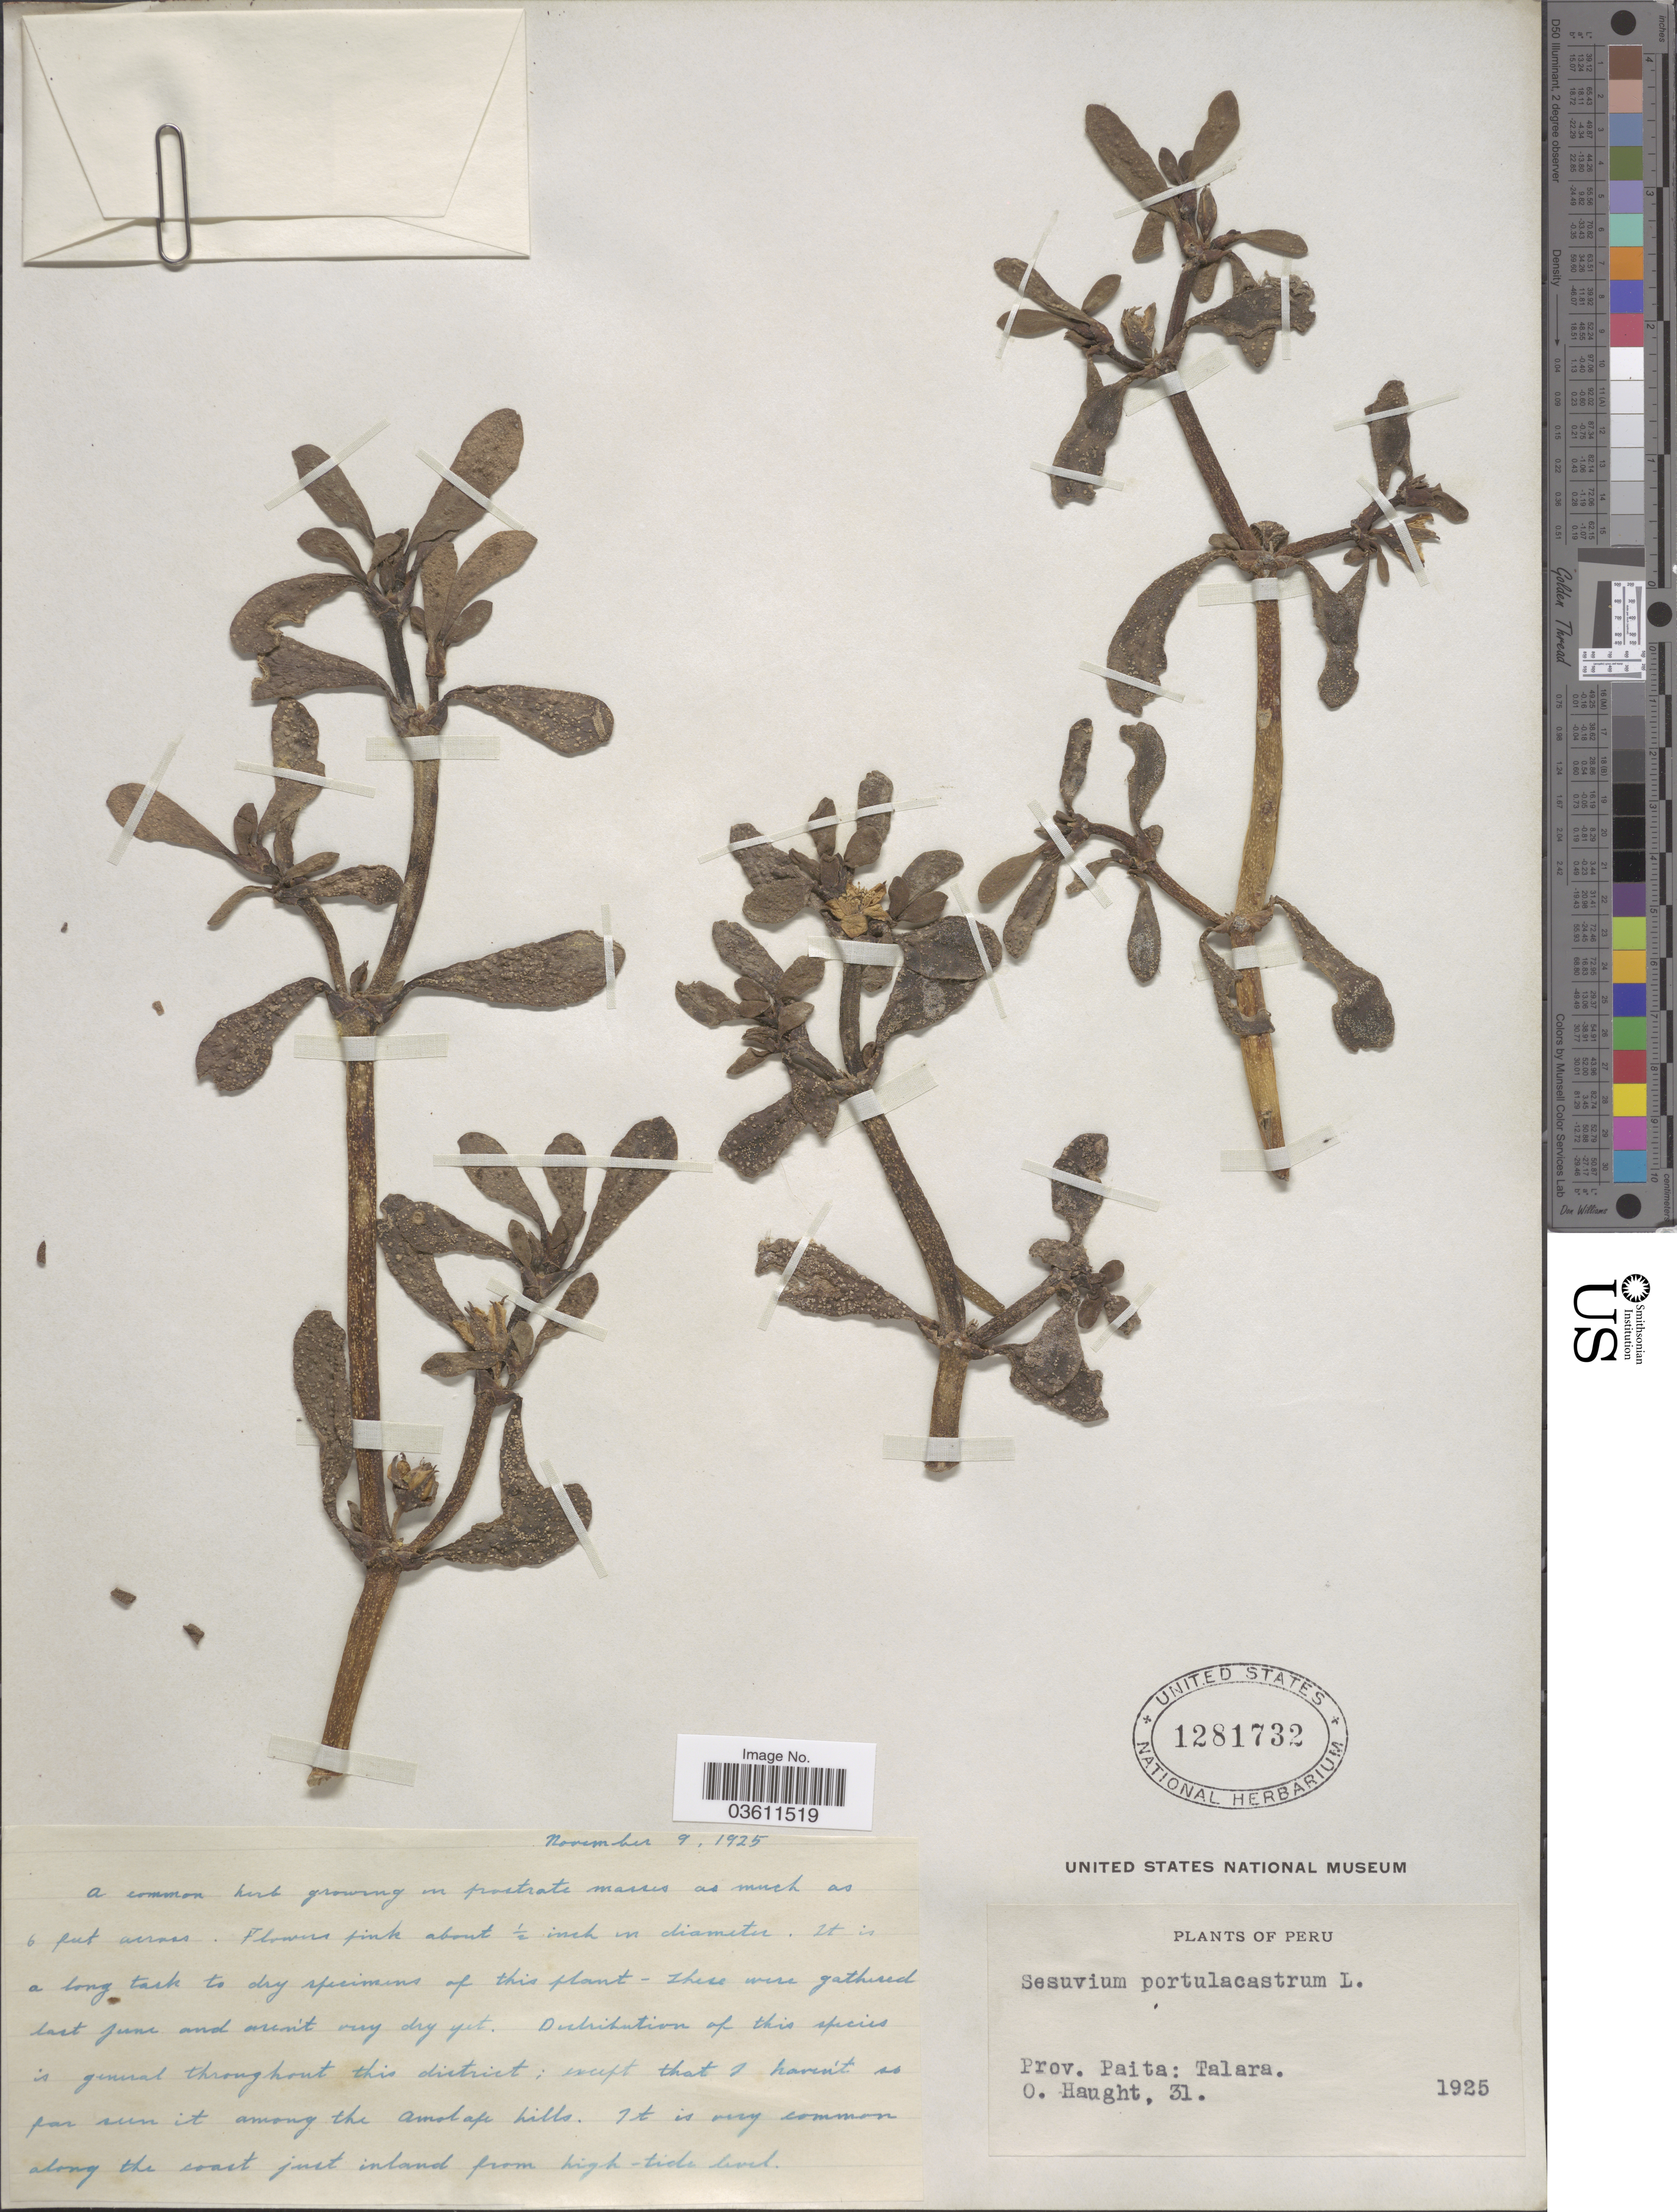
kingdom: Plantae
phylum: Tracheophyta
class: Magnoliopsida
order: Caryophyllales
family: Aizoaceae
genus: Sesuvium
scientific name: Sesuvium portulacastrum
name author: (L.) L.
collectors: O. Haught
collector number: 31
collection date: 1925-11-09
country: Peru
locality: Prov. Paita: Talara.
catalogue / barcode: US 1281732